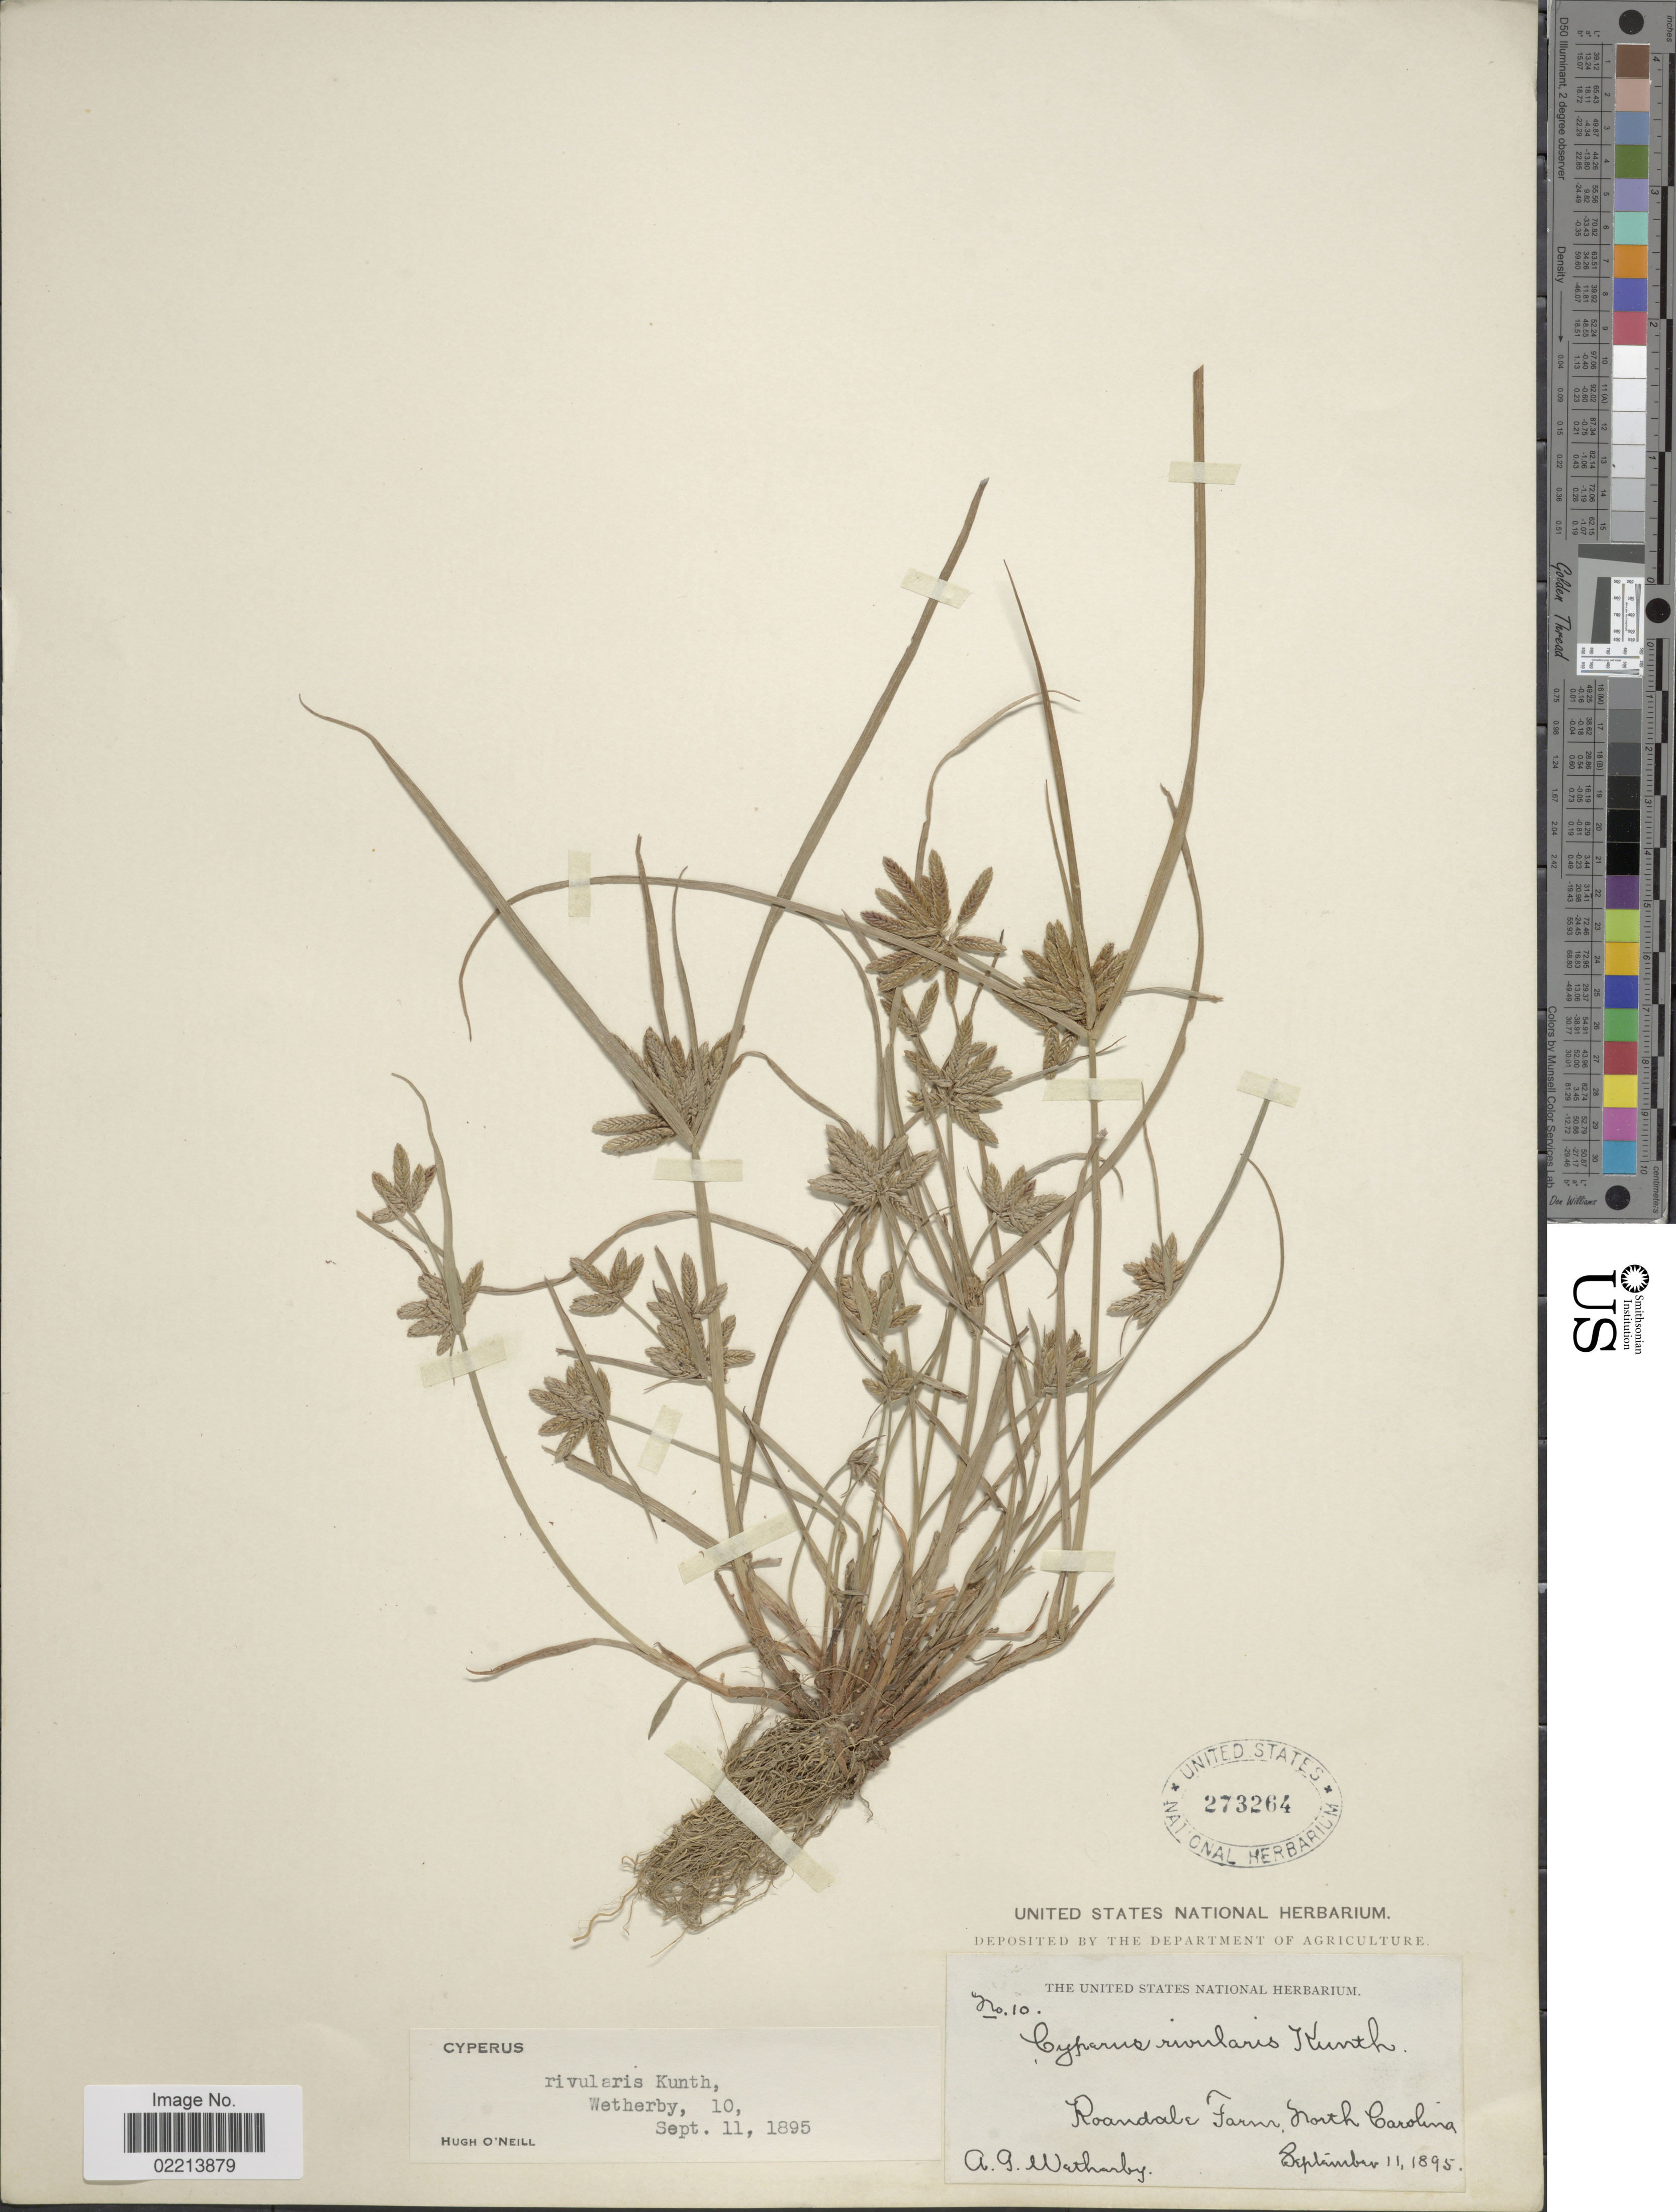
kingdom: Plantae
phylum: Tracheophyta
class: Liliopsida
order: Poales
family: Cyperaceae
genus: Cyperus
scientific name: Cyperus bipartitus Torr.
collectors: A. Wetherby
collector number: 10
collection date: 1895-09-11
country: United States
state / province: North Carolina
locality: Roandale Farm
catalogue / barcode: US 273264